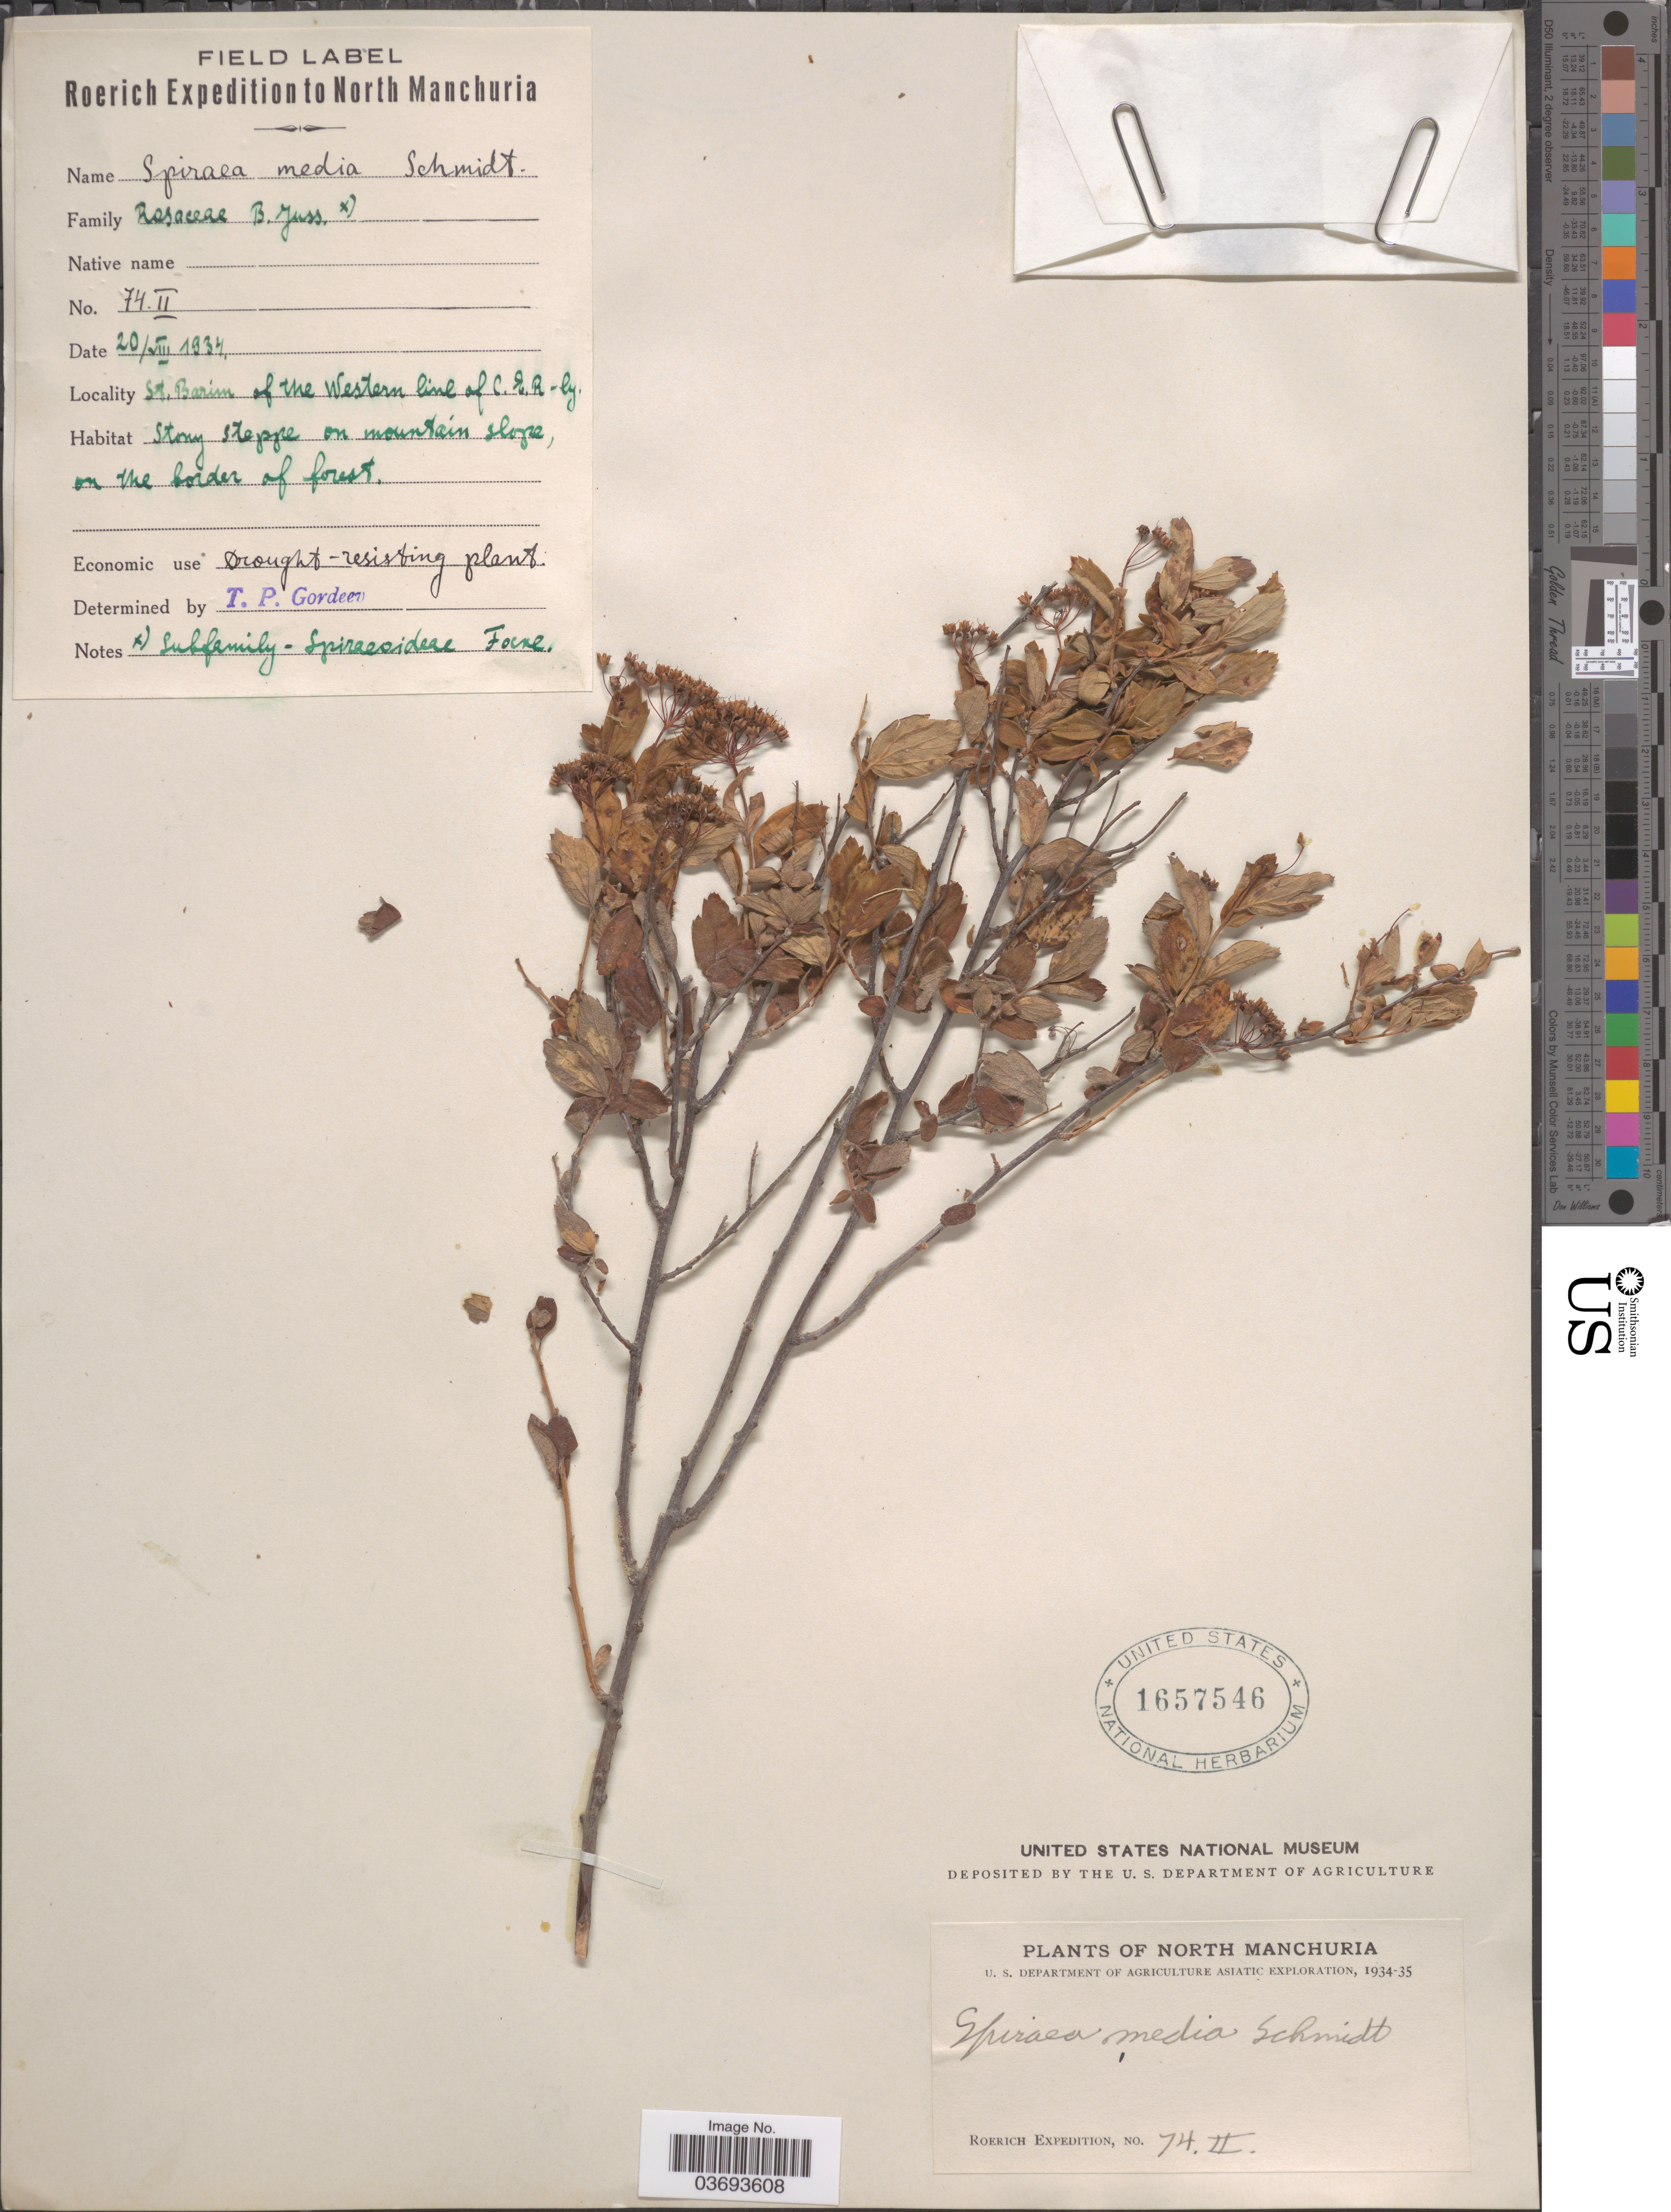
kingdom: Plantae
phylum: Tracheophyta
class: Magnoliopsida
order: Rosales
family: Rosaceae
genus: Spiraea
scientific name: Spiraea media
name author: Schmidt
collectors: Roerich Expedition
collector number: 74II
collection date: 1934-08-20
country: China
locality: North Manchuria. St. Barim of the Western line of C.I.R.ly (Chinese Eastern Railway)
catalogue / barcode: US 1657546